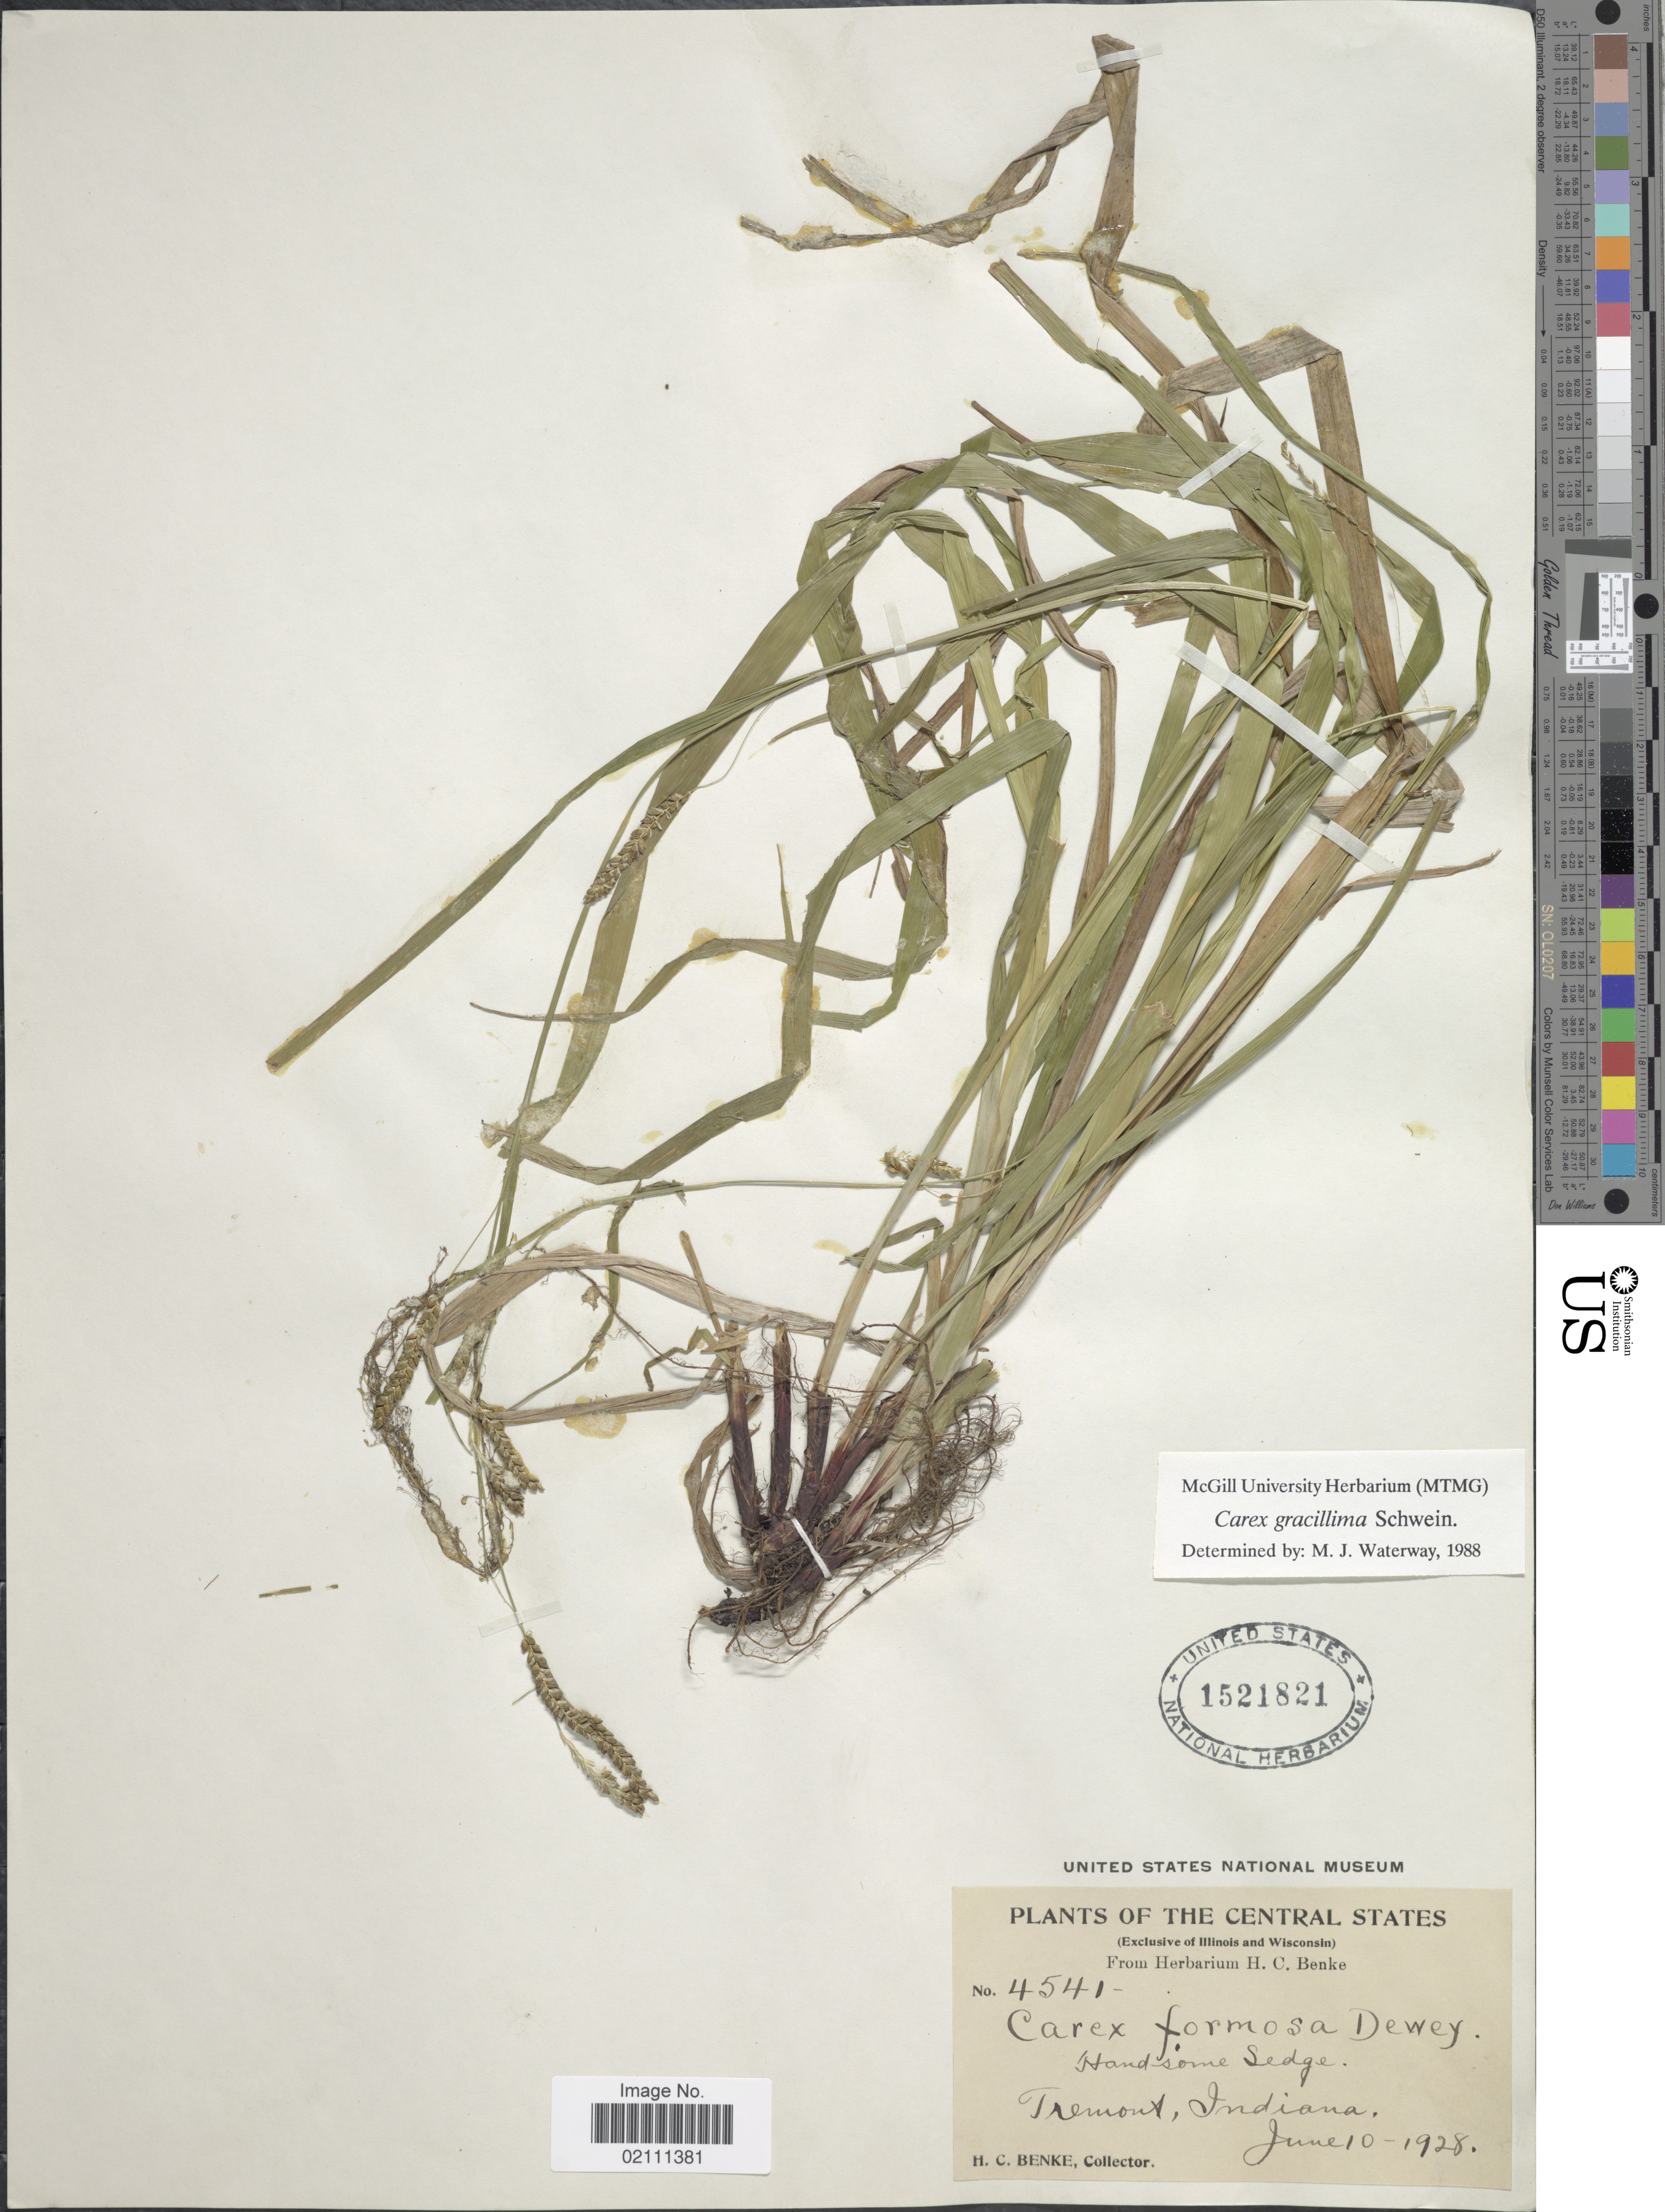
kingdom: Plantae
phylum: Tracheophyta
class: Liliopsida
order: Poales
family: Cyperaceae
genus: Carex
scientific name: Carex gracillima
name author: Schwein.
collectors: H. Benke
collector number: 4541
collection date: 1928-06-10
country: United States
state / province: Indiana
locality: The Central States (Exclusive of Illinois and Wisconsin), Handsome Sedge, Tremont, Indiana.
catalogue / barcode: US 1521821